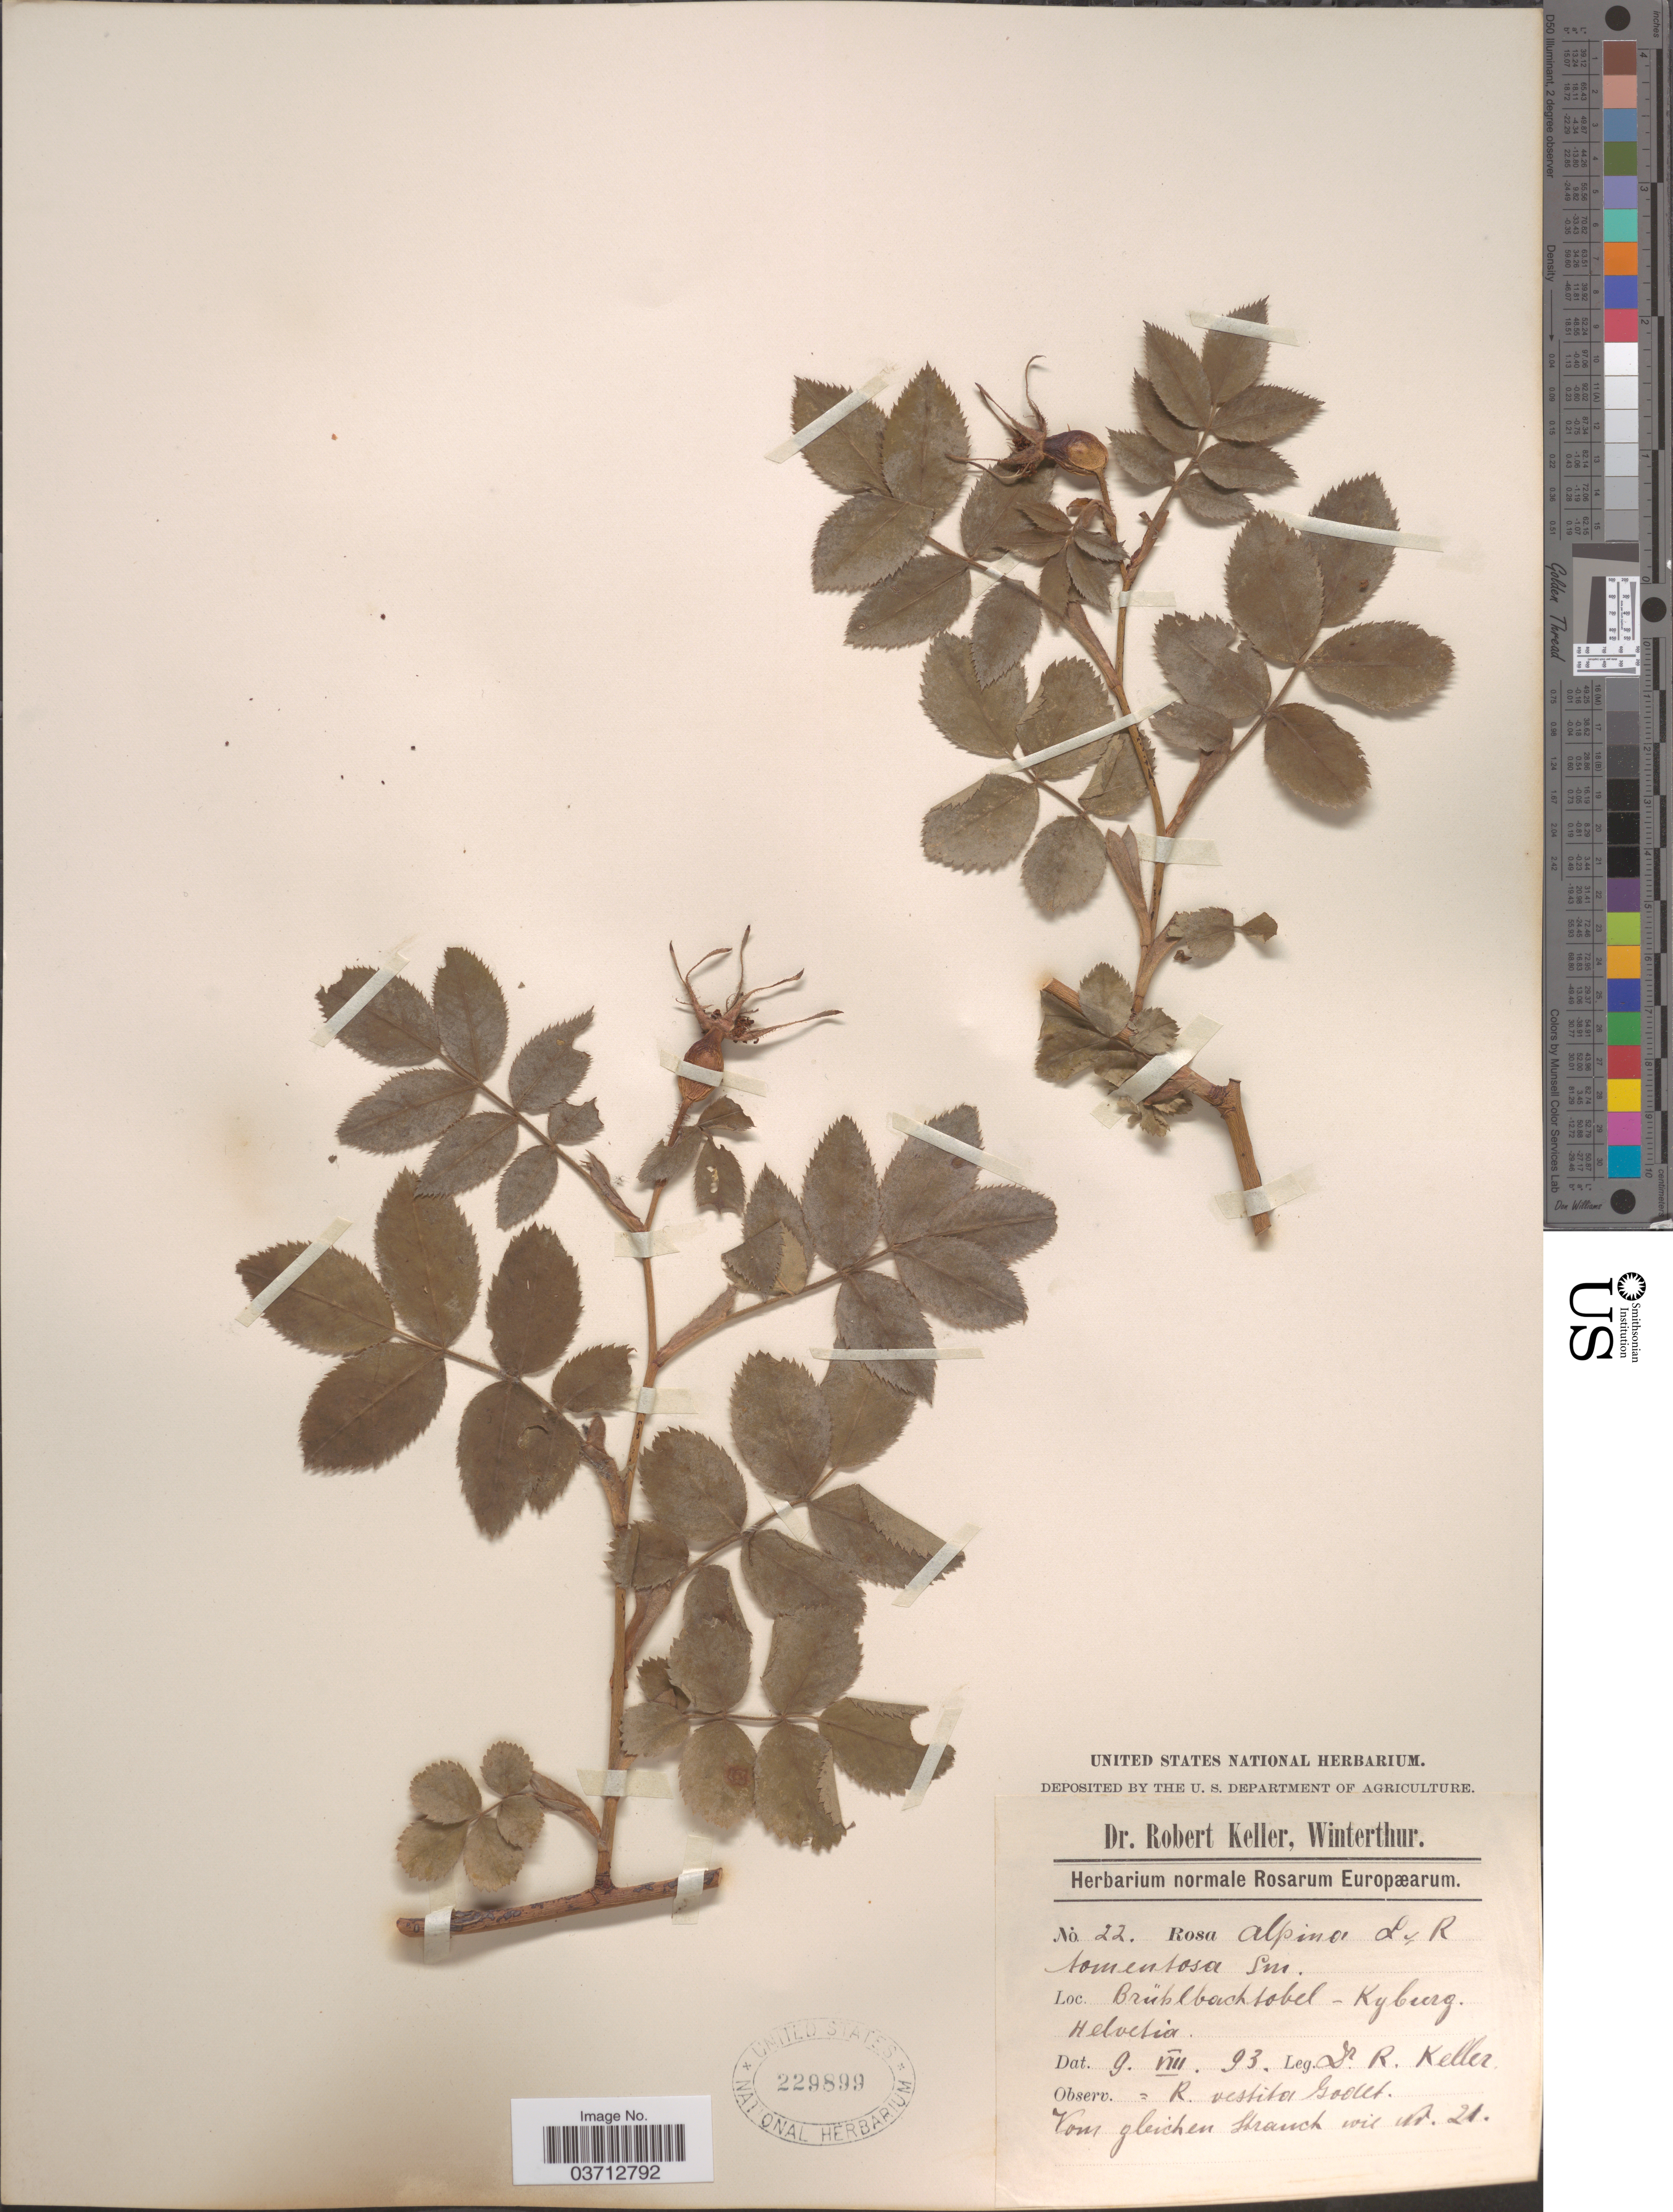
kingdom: Plantae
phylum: Tracheophyta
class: Magnoliopsida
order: Rosales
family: Rosaceae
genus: Rosa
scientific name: Rosa alpina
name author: L.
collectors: R. Keller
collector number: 22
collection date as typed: Transcribed d/m/y: 9/8/93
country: Switzerland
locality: Brühlbachtobel - Kyburg. Helvetia.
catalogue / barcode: US 229899